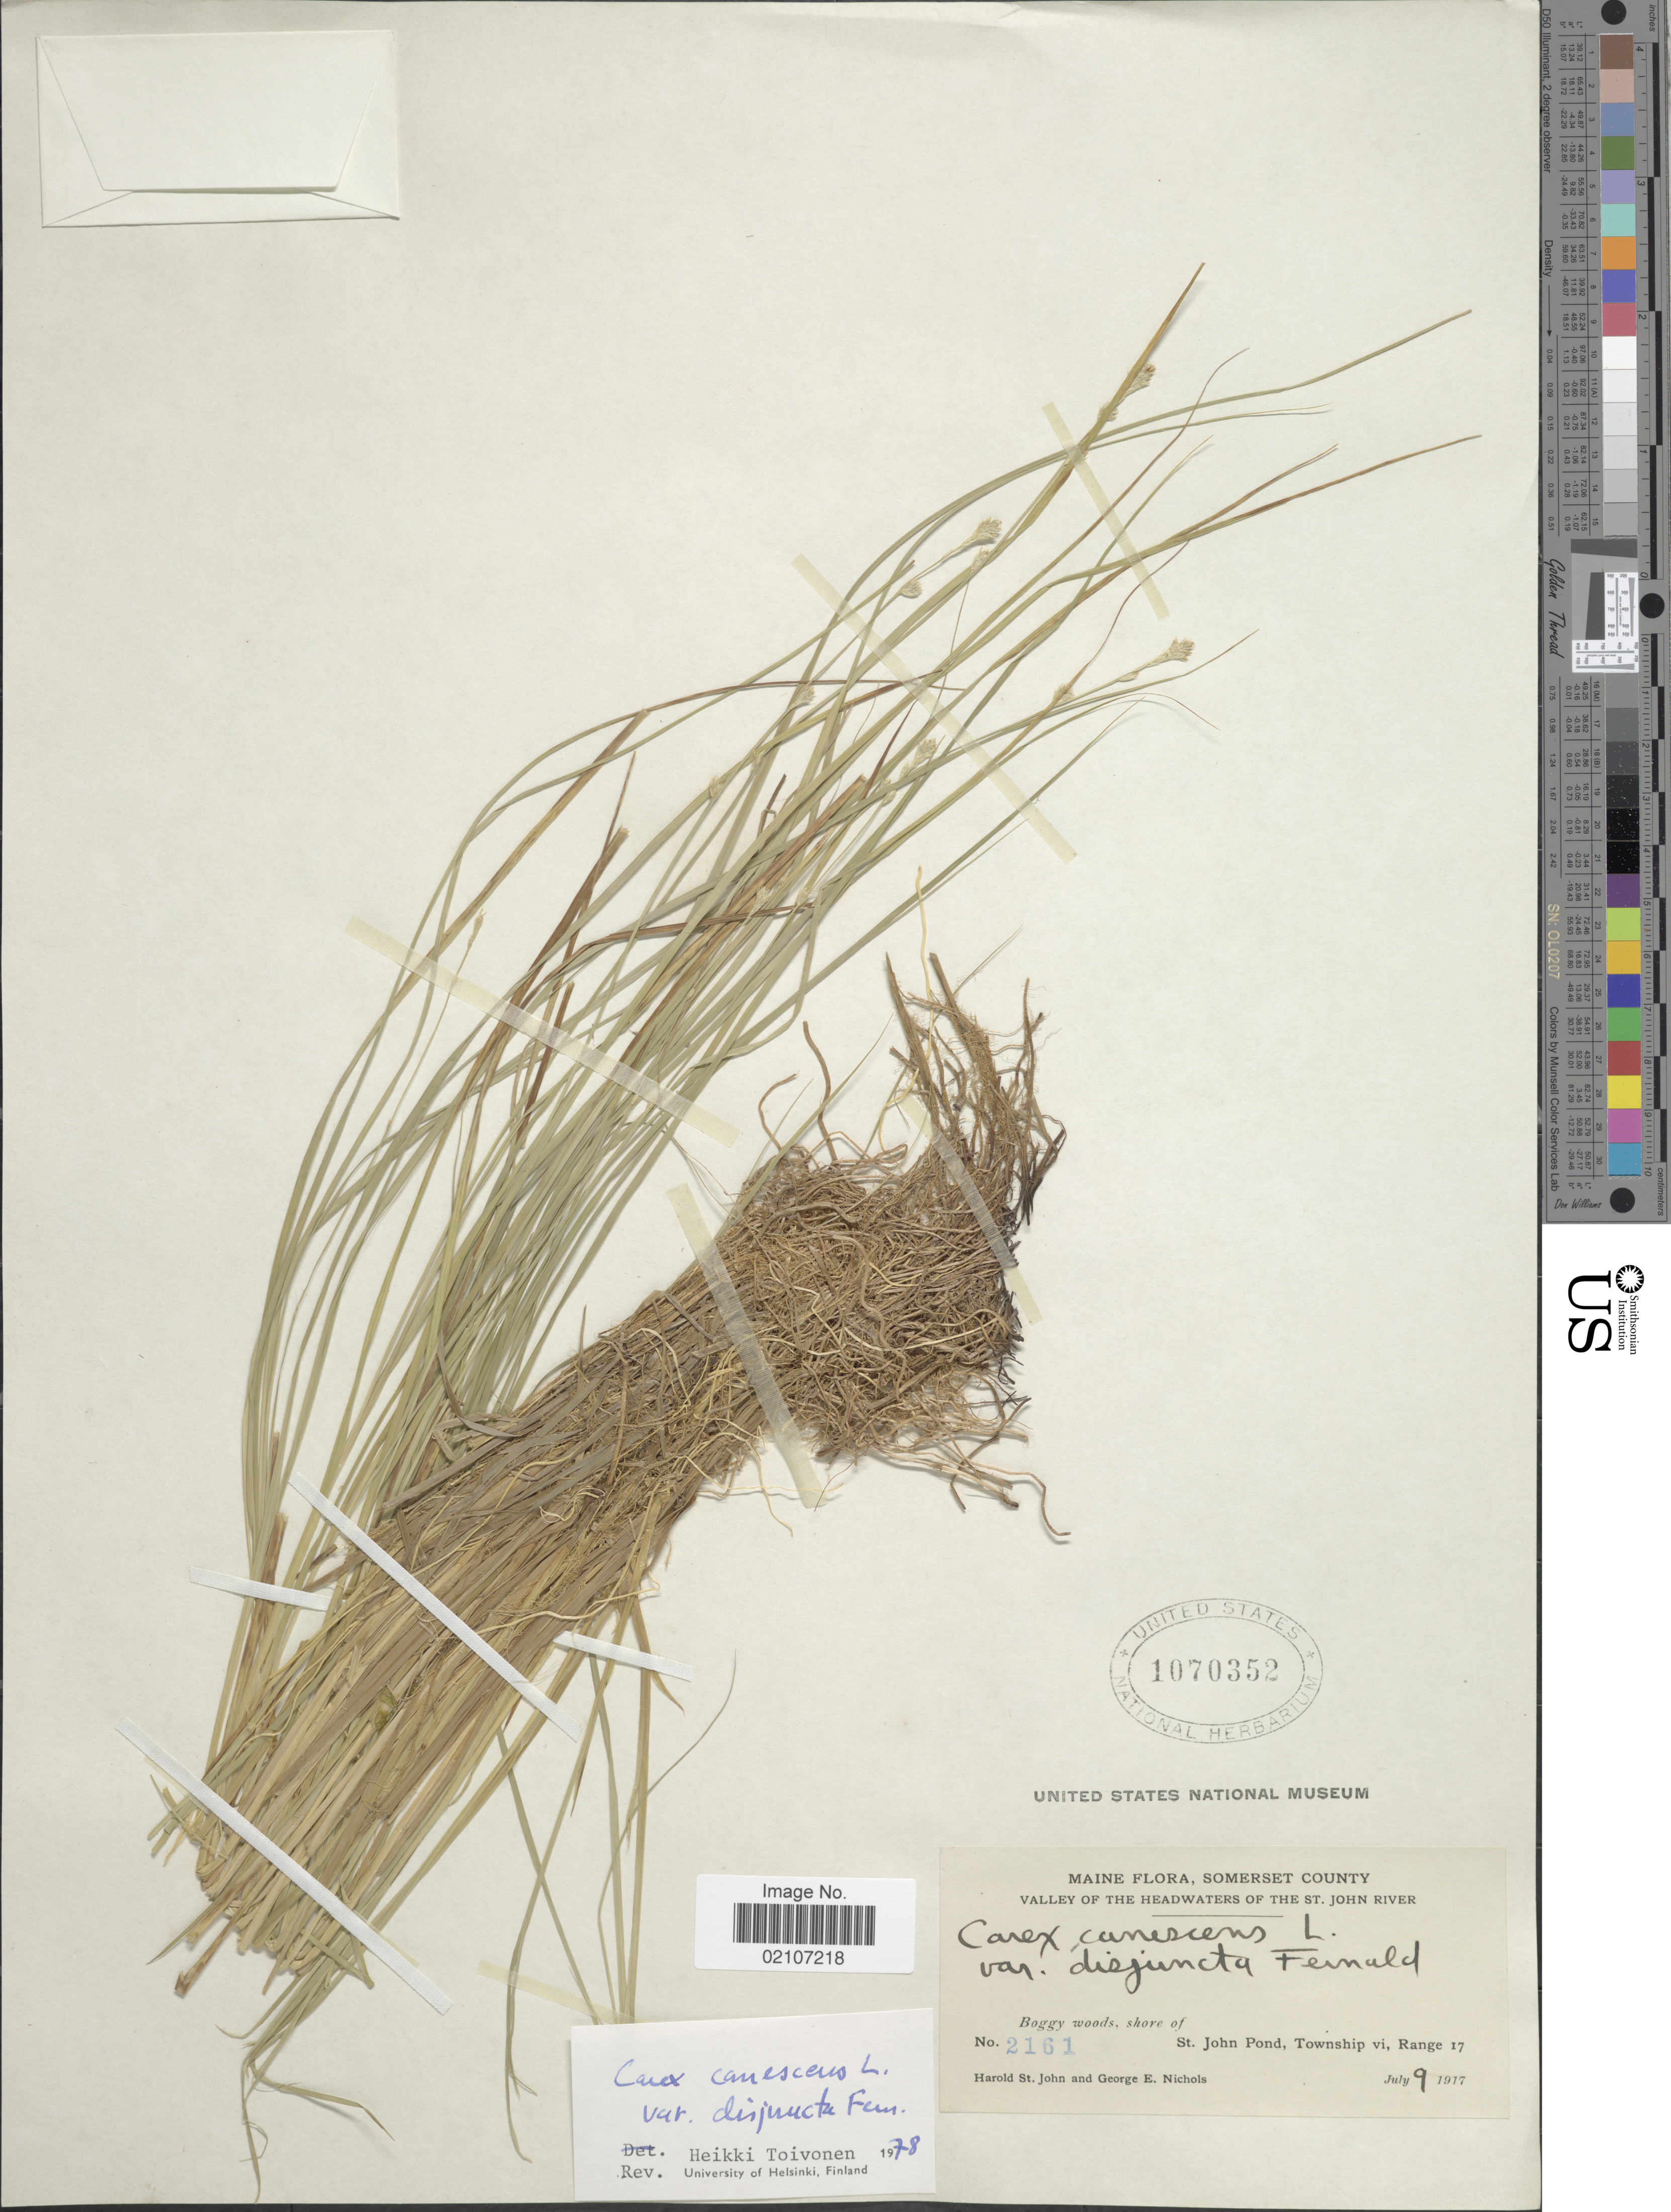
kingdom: Plantae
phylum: Tracheophyta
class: Liliopsida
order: Poales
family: Cyperaceae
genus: Carex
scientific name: Carex canescens var. disjuncta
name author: Fernald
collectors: H. St. John & G. E. Nichols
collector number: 2161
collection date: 1917-07-09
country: United States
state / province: Maine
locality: Somerset County. Valley of the Headwaters of the St. John River. Boggy woods, shore of St. John Pond, Township vi, Range 17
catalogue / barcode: US 1070352